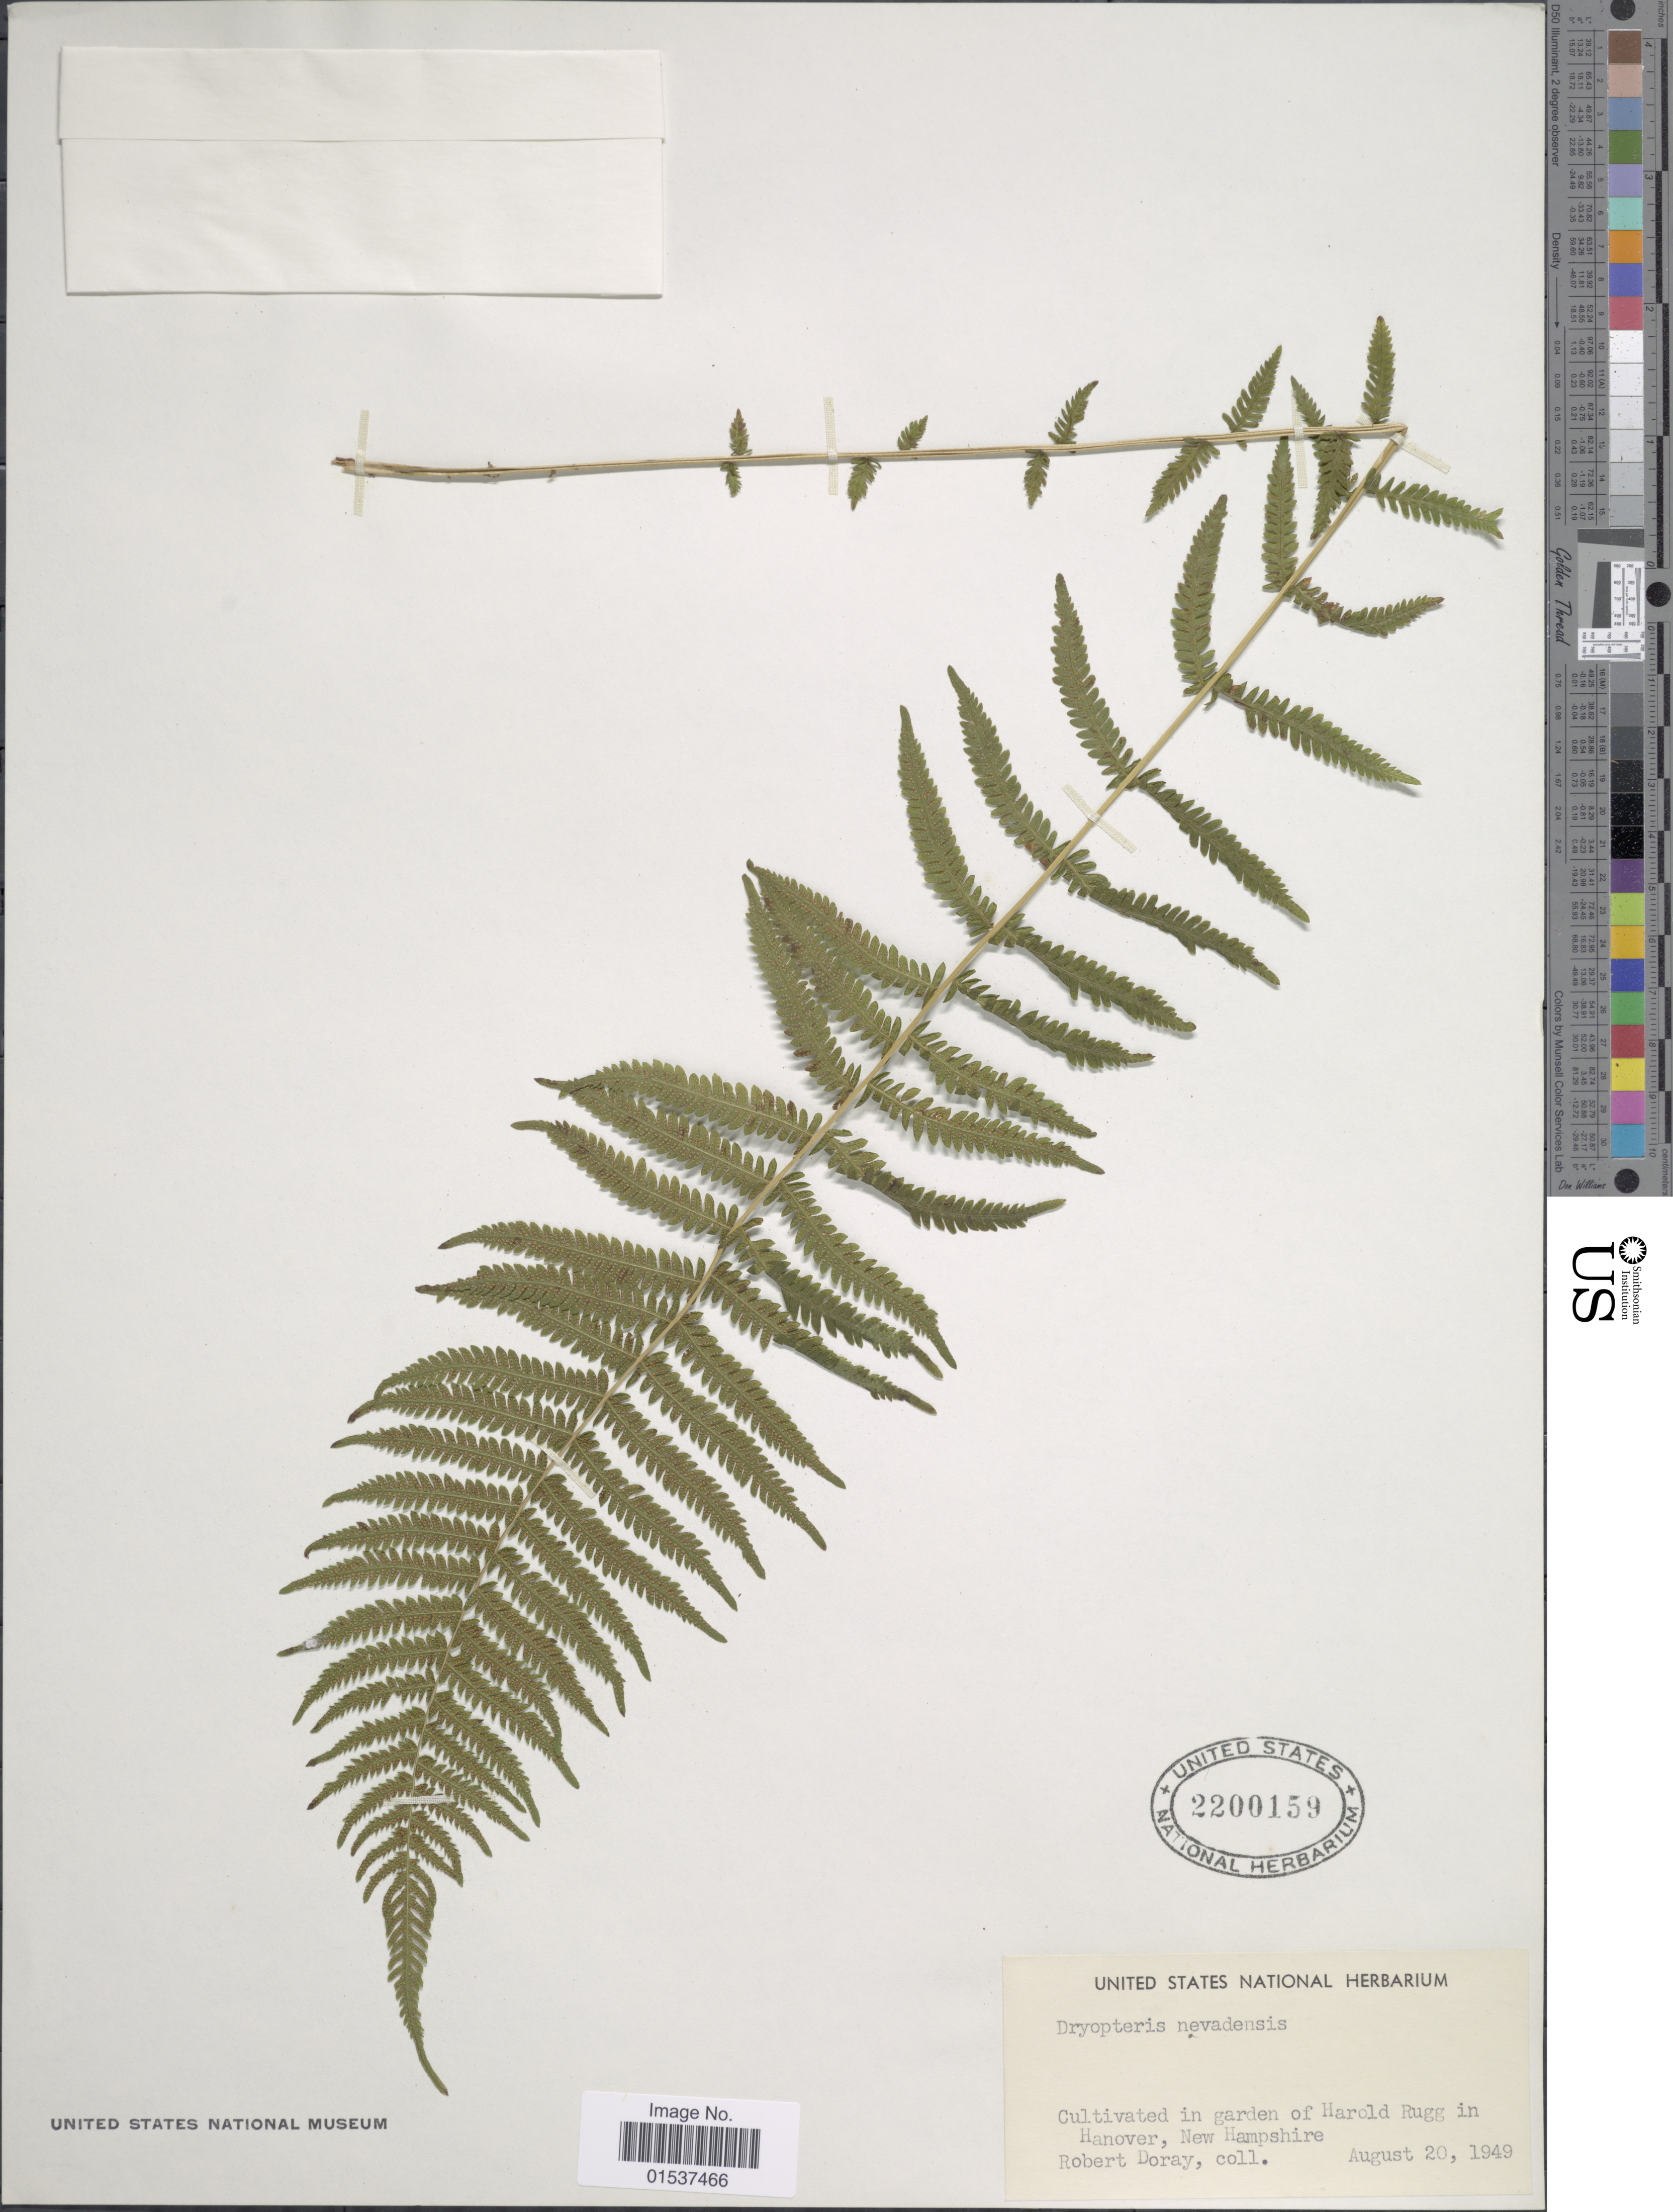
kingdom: Plantae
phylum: Tracheophyta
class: Polypodiopsida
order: Polypodiales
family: Thelypteridaceae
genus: Parathelypteris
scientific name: Parathelypteris nevadensis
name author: (Baker) Holttum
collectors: R. Doray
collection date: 1949-08-20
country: United States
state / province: New Hampshire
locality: Garden of Harold Rugg in Hanover, New Hampshire.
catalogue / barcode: US 2200159